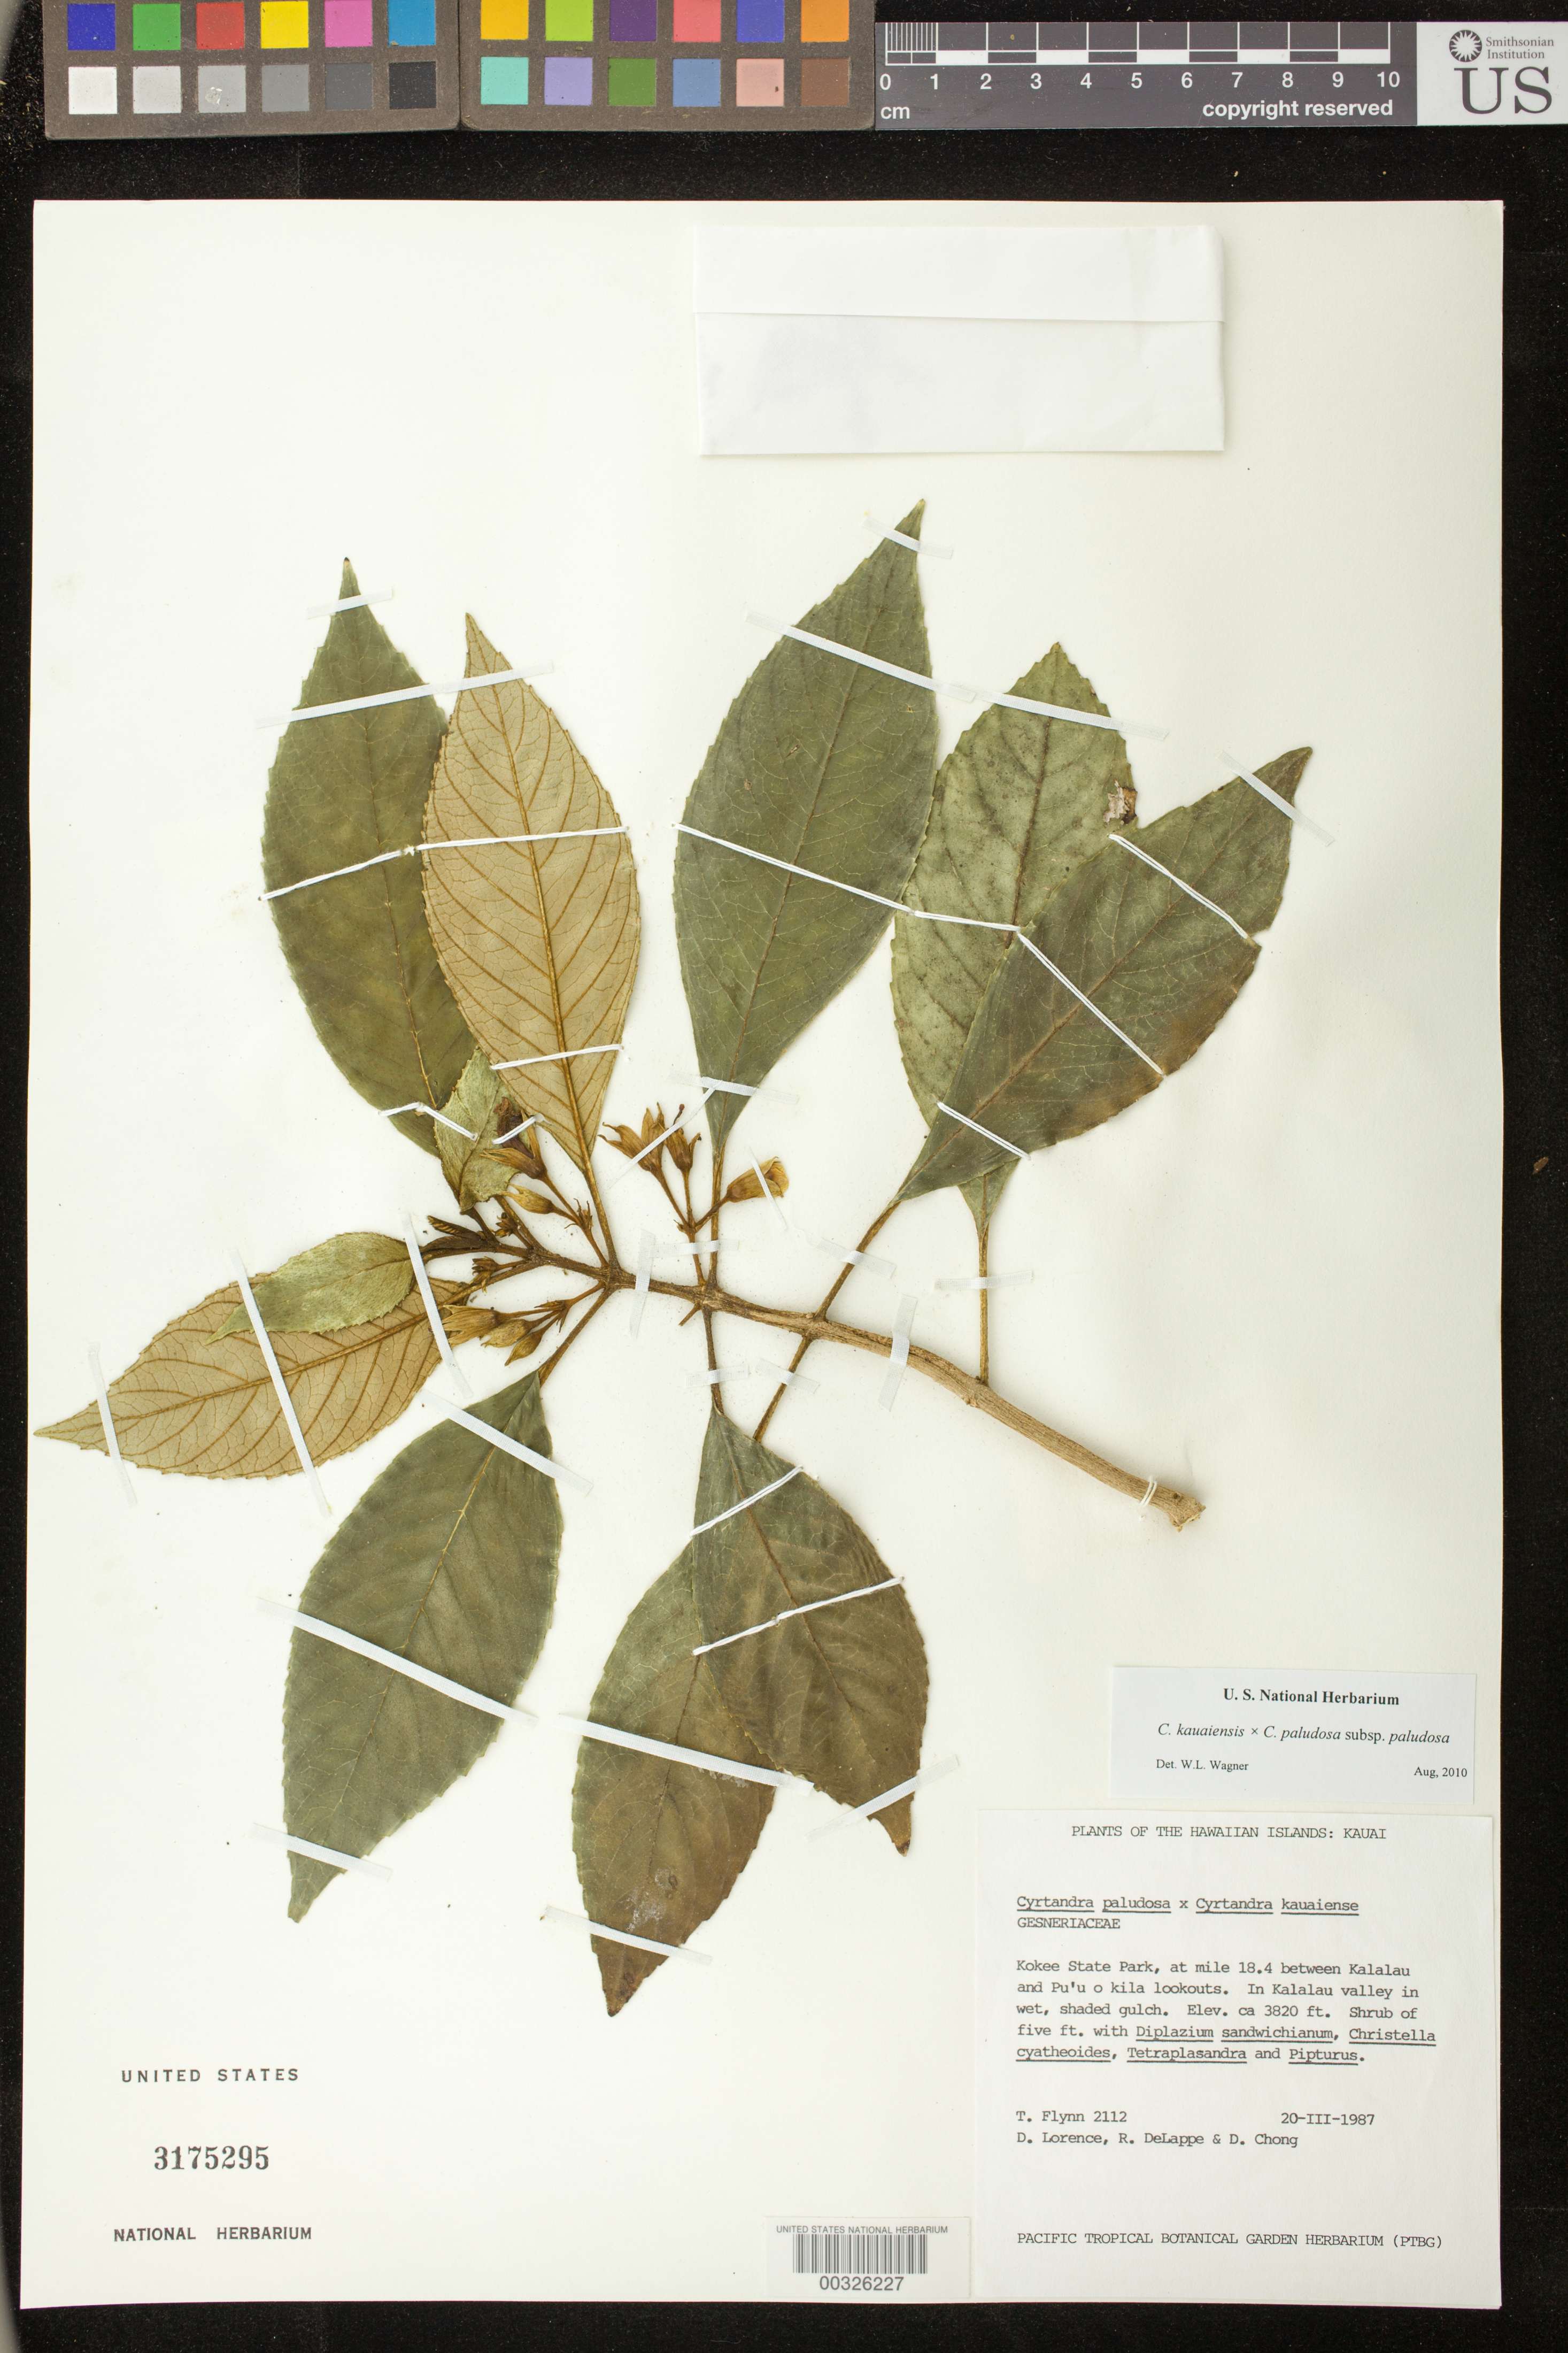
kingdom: Plantae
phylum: Tracheophyta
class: Magnoliopsida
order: Lamiales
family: Gesneriaceae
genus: Cyrtandra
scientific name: Cyrtandra kauaiensis x C. paludosa Gaudich. subsp. paludosa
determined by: Wagner, W. L., (BOT), Smithsonian Institution - National Museum of Natural History (UNITED STATES)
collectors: T. W. Flynn, D. Lorence, R. DeLappe & D. Chong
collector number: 2112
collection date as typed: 20 Mar 1987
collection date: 1987-03-20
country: United States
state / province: Hawaii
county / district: Kauai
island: Kaua'i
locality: Kauai co., Kokee state park, at mi 18.4 between kalalau and pu'u o kila lookouts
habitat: In kalalau valley in wet, shaded gulch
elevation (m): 1164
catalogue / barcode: US 3175295